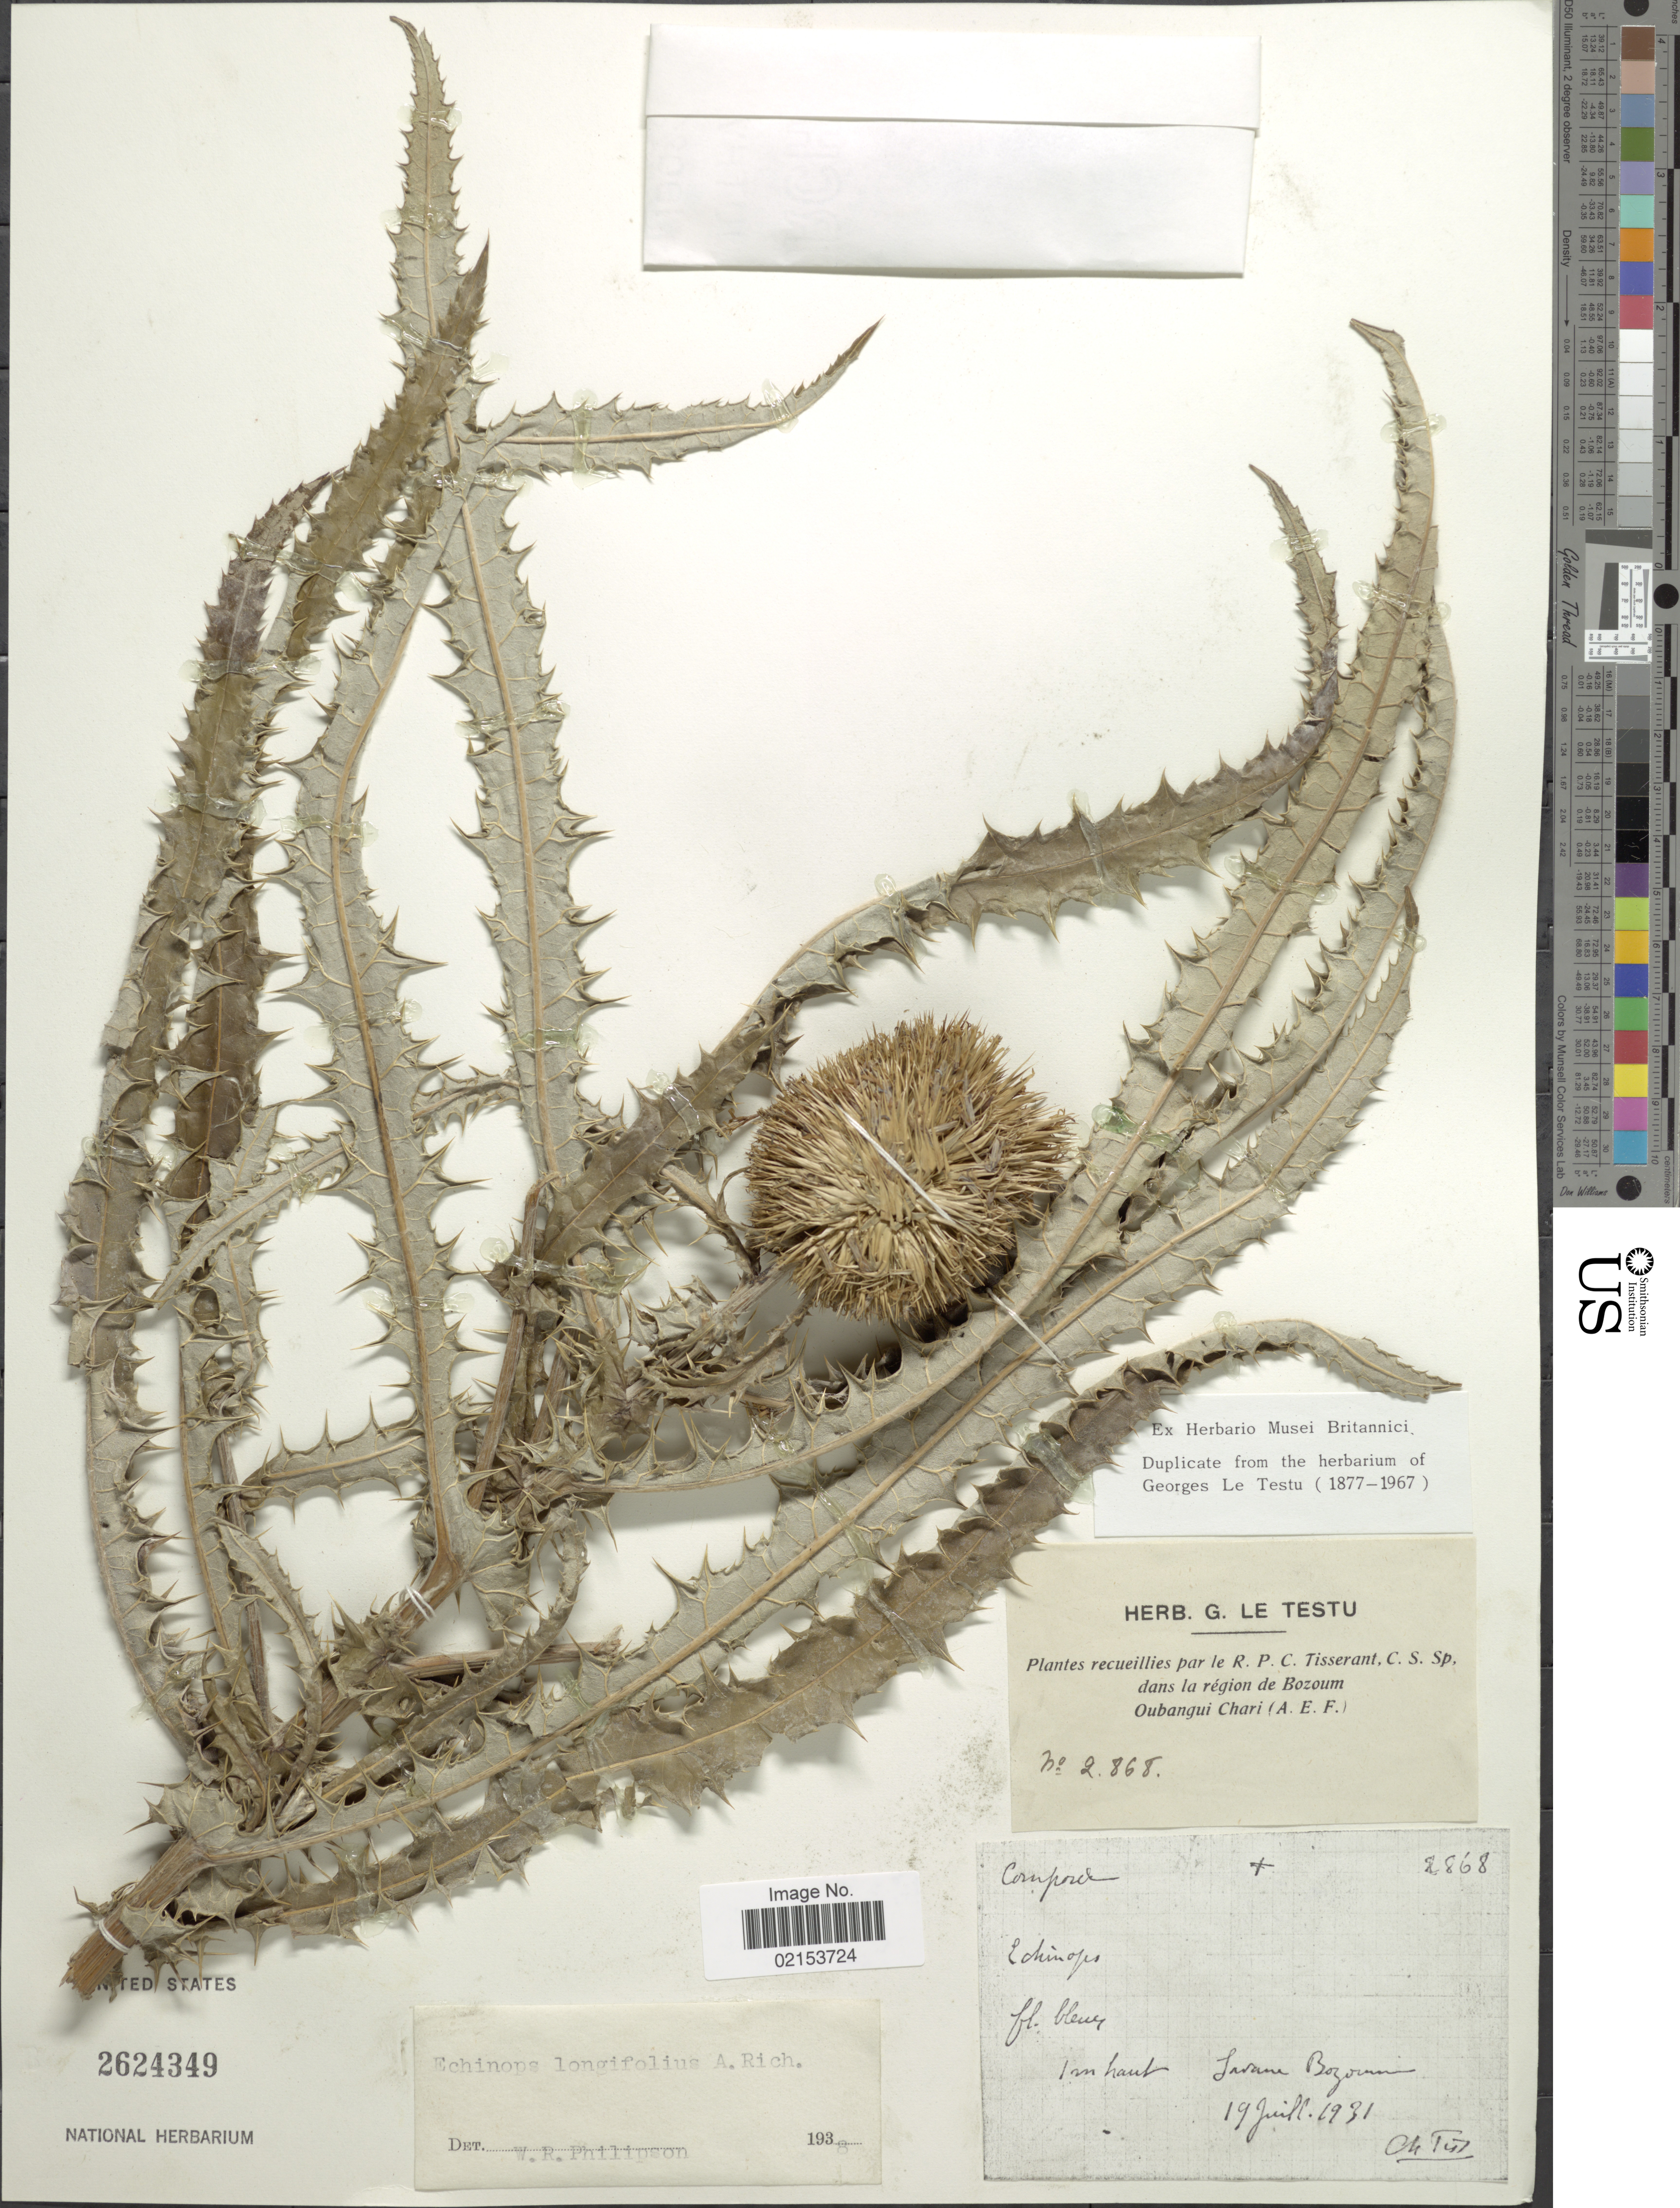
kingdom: Plantae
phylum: Tracheophyta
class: Magnoliopsida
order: Asterales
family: Asteraceae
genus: Echinops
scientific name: Echinops longifolius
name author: A. Rich.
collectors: G. Le Testu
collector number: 2868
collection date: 1931-07-19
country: Central African Republic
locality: Im haute Savane Bozoum [interpreted]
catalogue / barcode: US 2624349